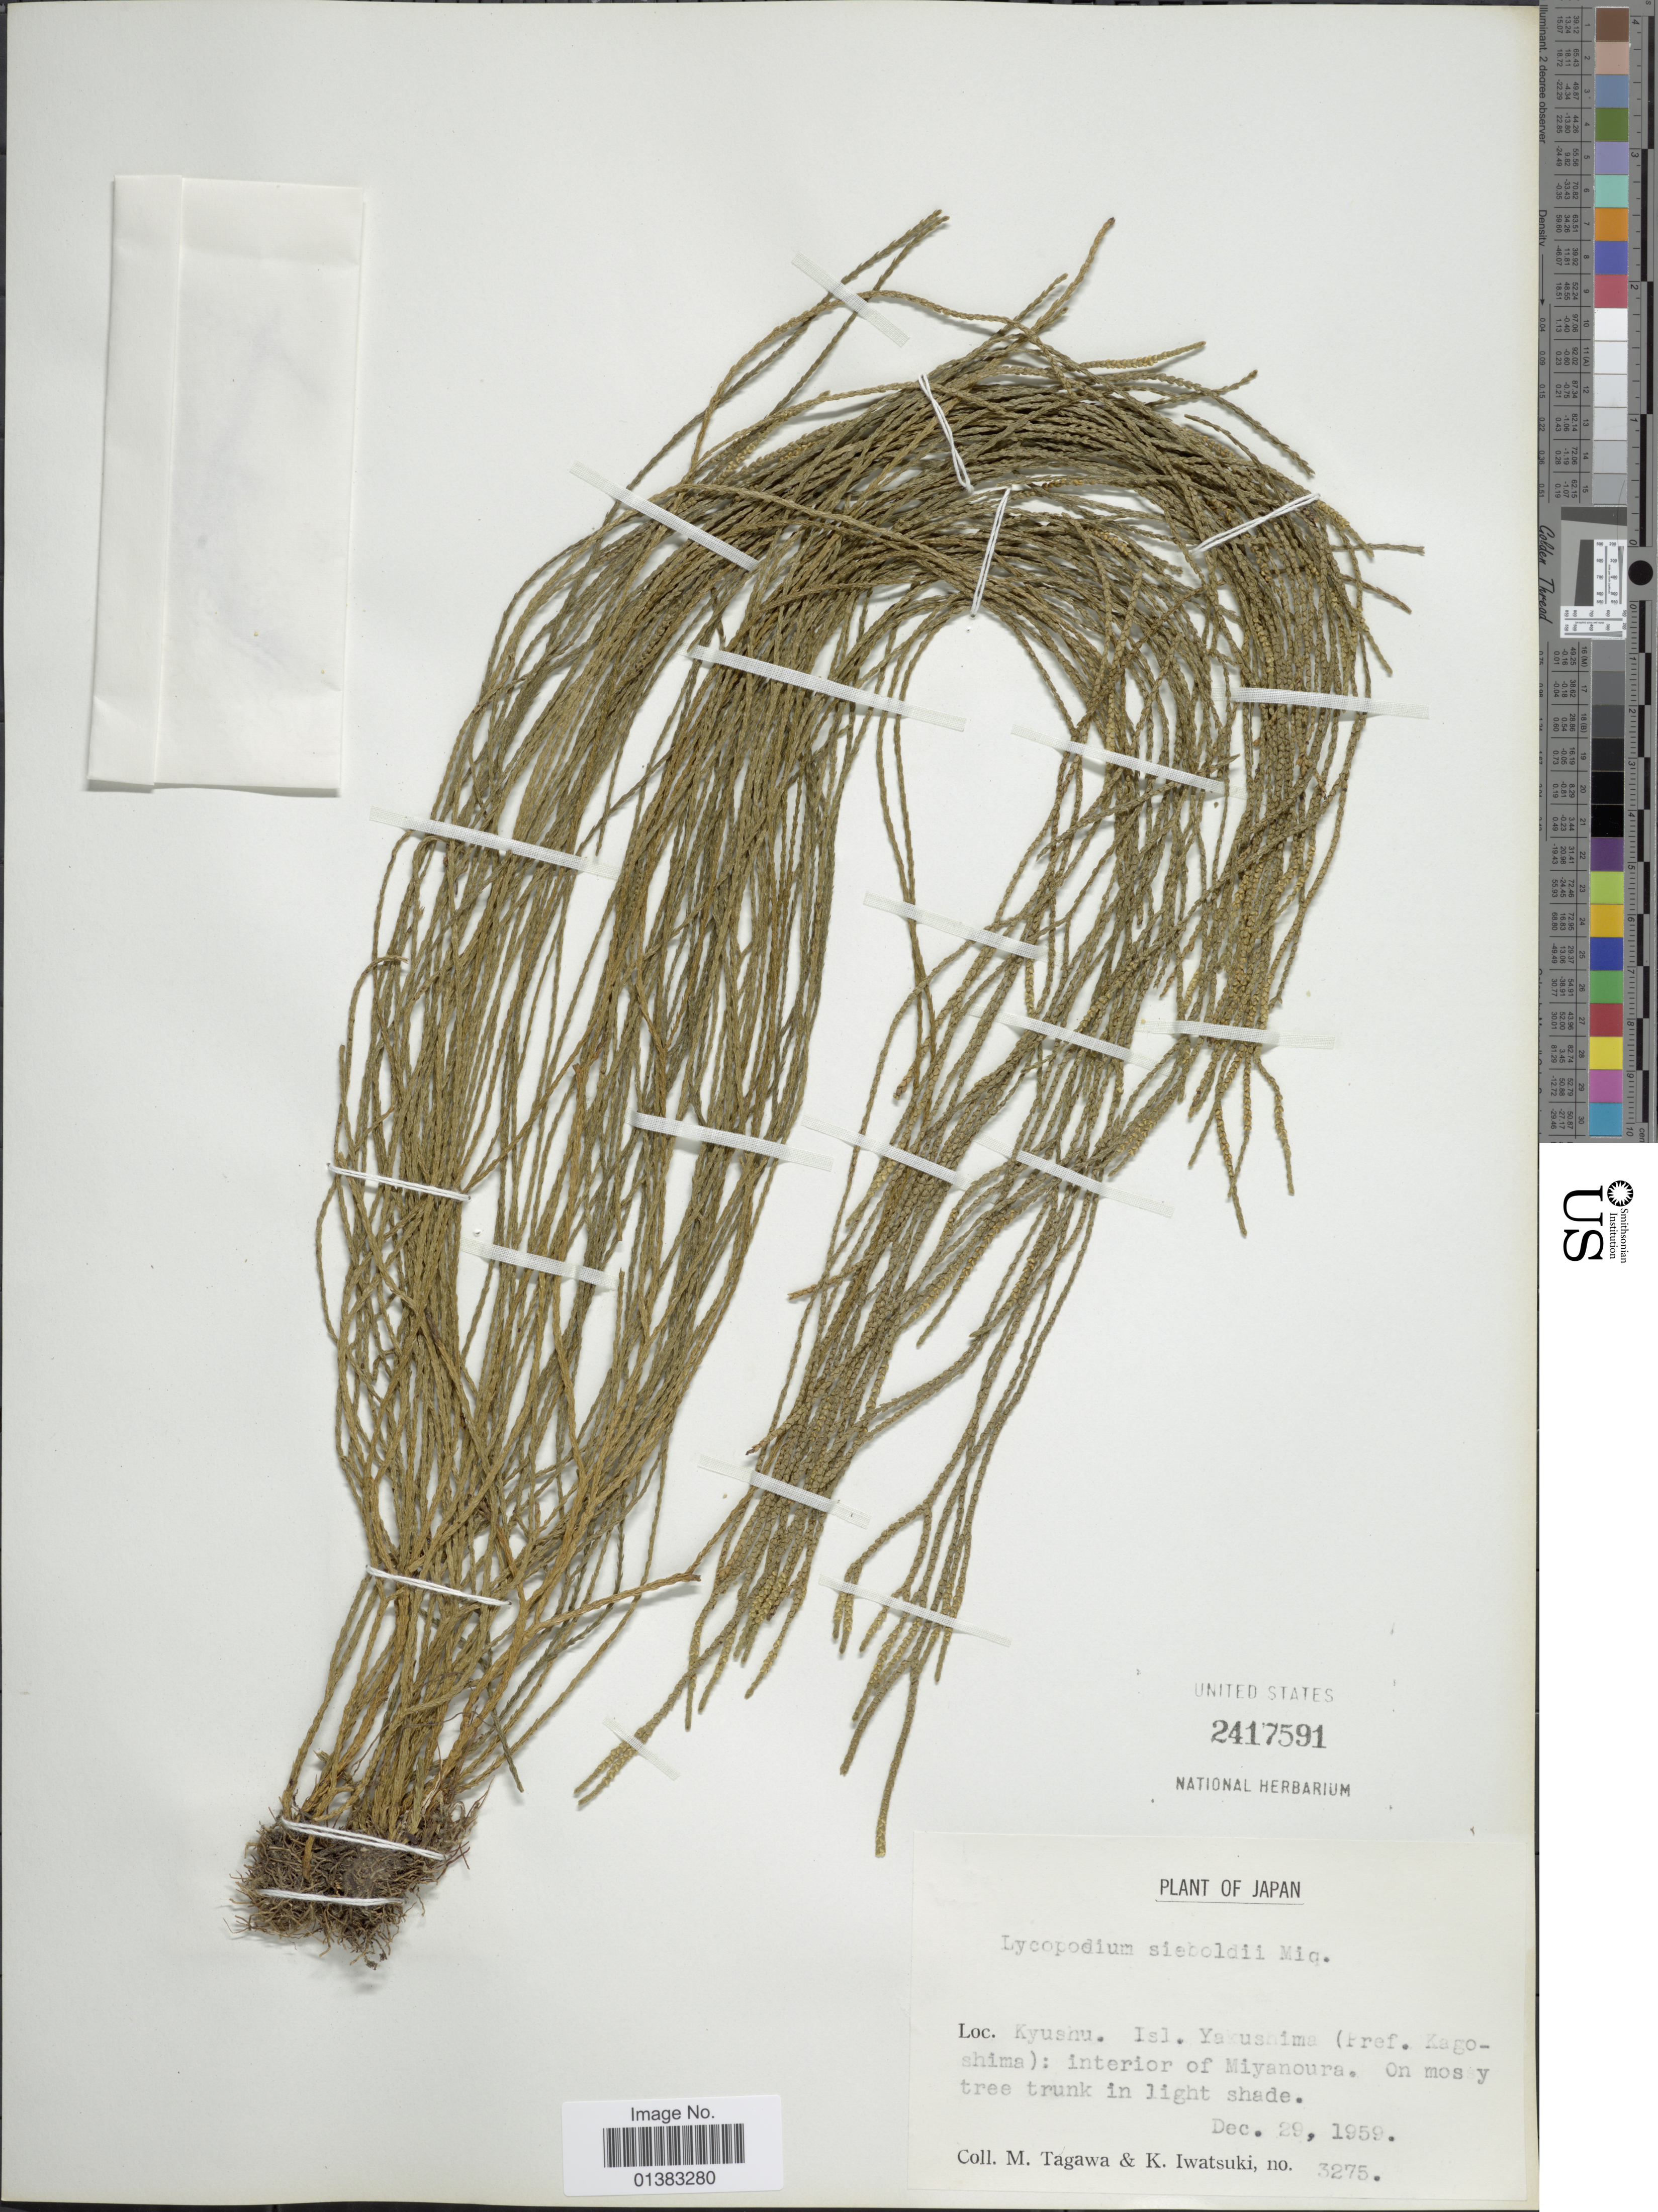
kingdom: Plantae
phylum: Tracheophyta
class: Lycopodiopsida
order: Lycopodiales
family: Lycopodiaceae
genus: Phlegmariurus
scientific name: Phlegmariurus sieboldii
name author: (Miq.) Ching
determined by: Field, A. R.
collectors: M. Tagawa & K. Iwatsuki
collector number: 3275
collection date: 1959-12-29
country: Japan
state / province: Kagosima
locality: Kyushu. Isl. Yakushima: interior of Miyanoura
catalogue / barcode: US 2417591